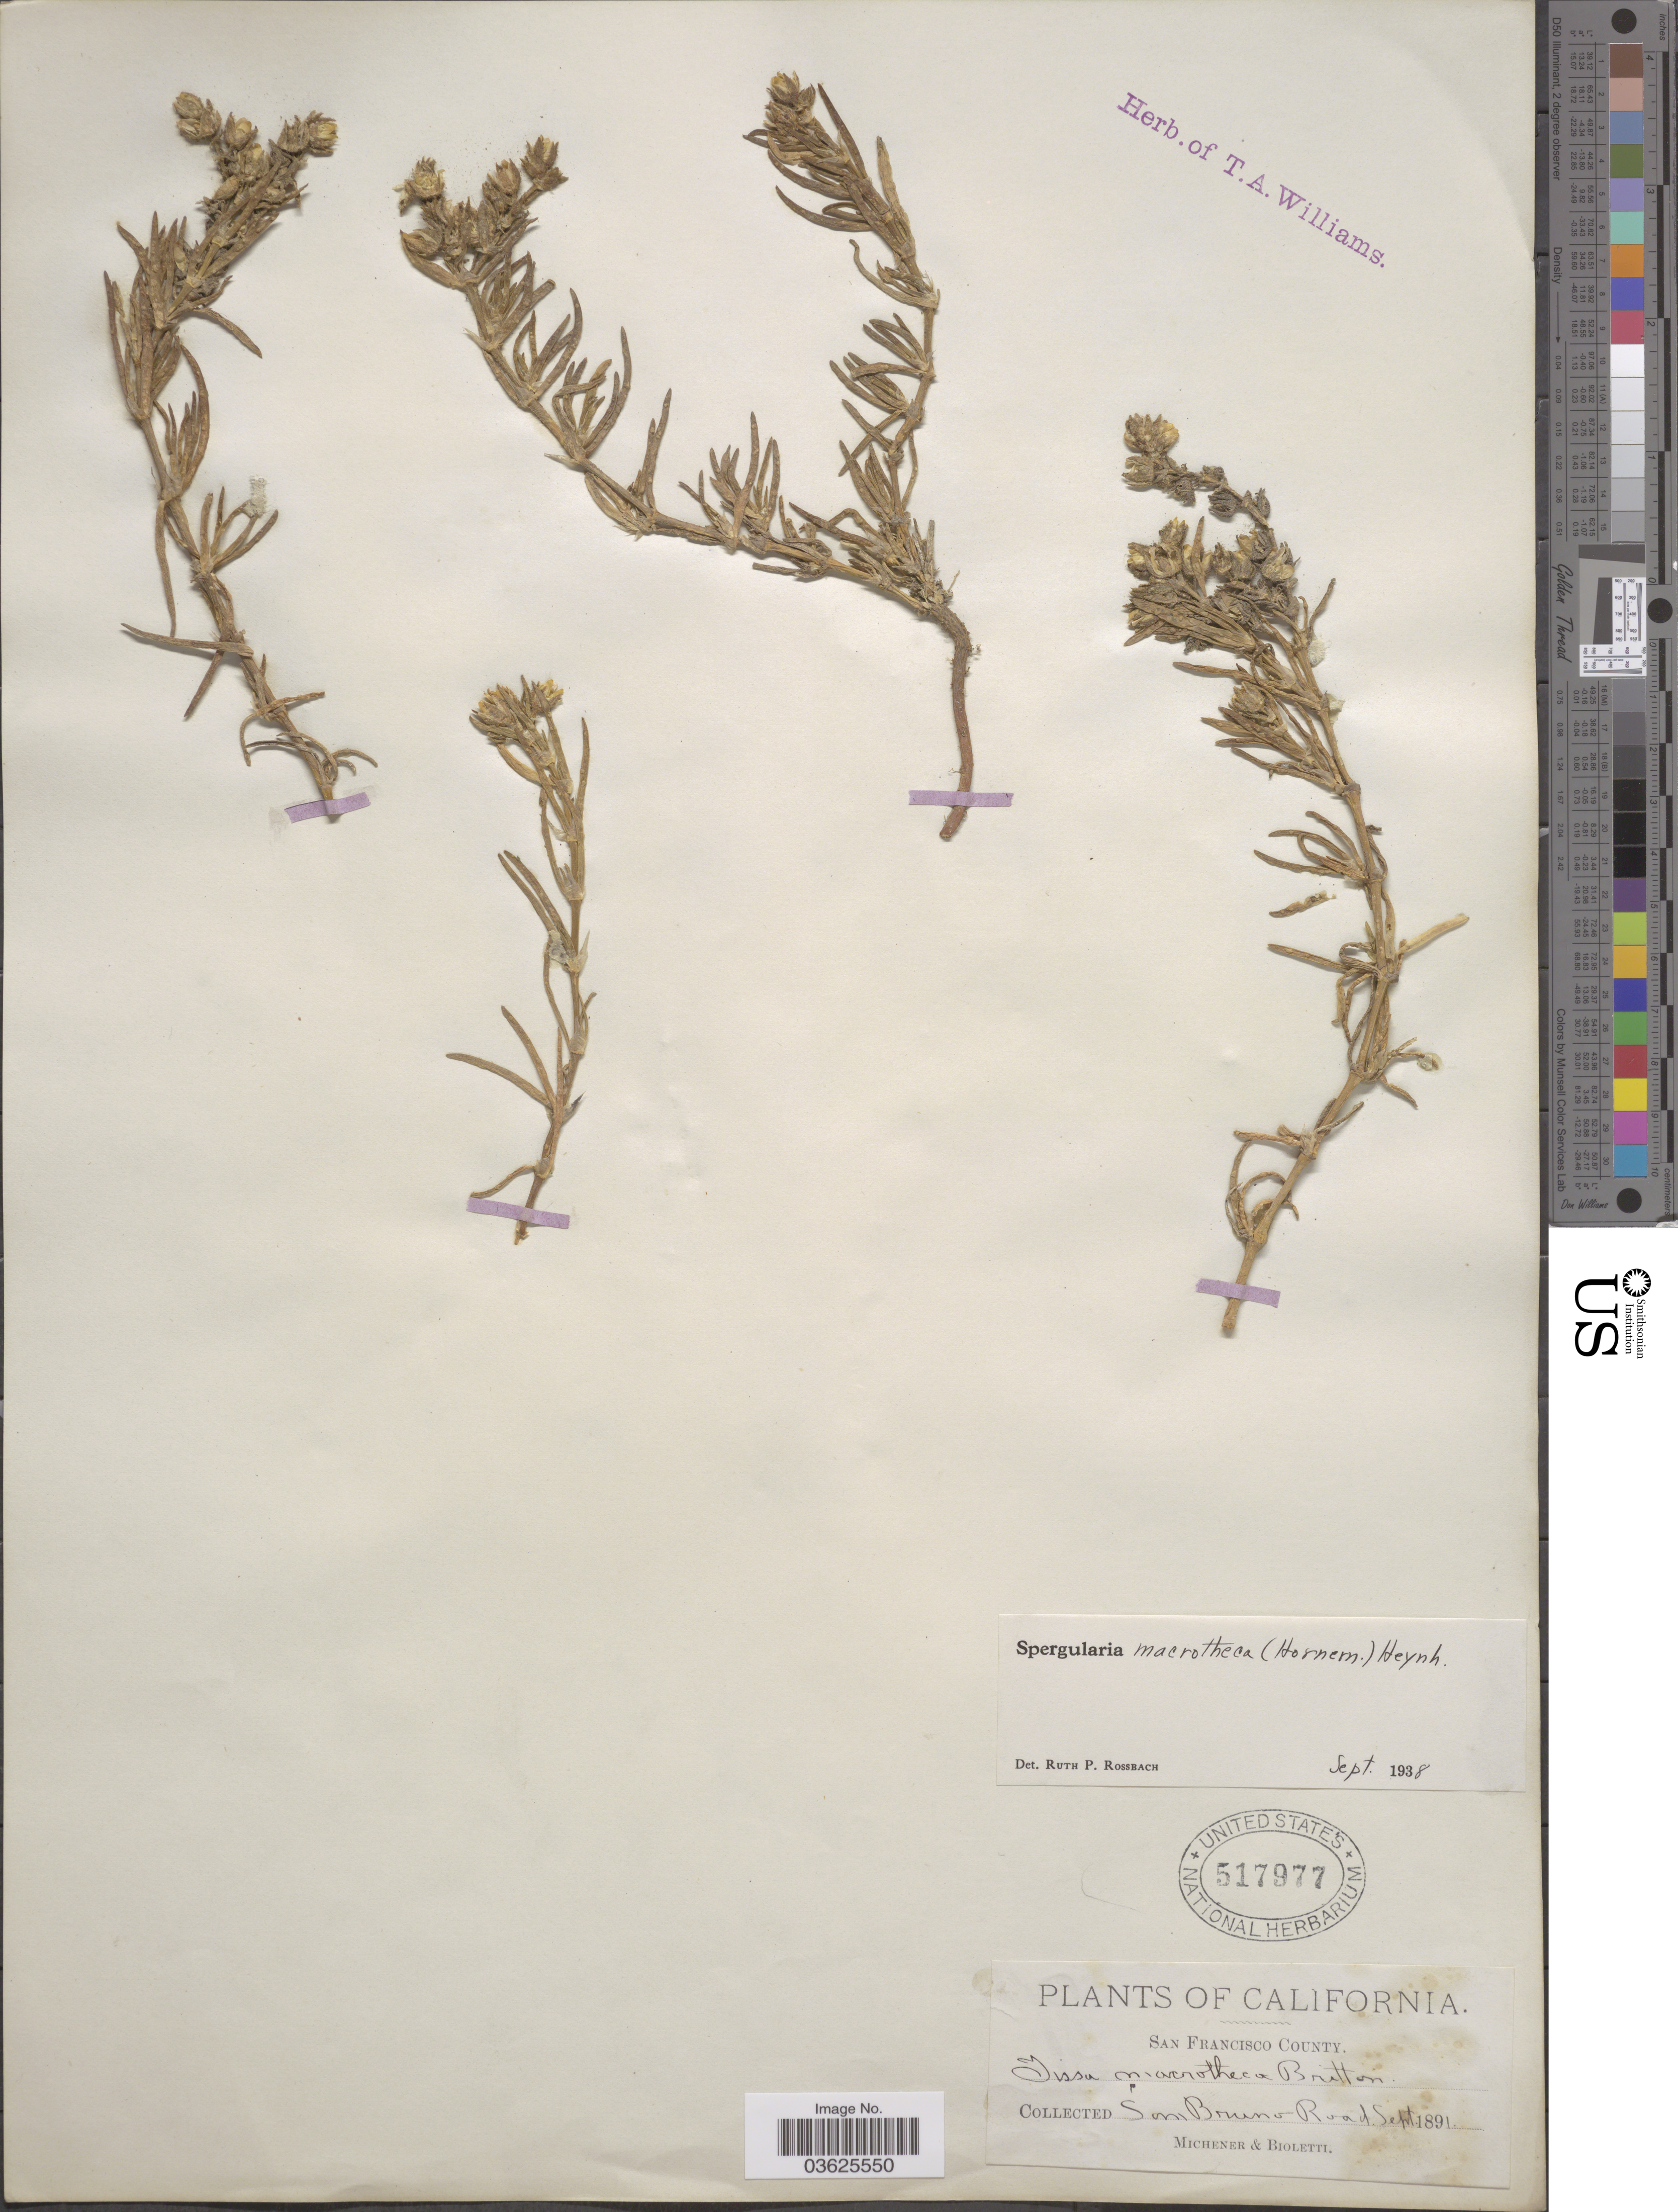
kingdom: Plantae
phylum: Tracheophyta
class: Magnoliopsida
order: Caryophyllales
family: Caryophyllaceae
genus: Spergularia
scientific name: Spergularia macrotheca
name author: (Hornem.) Heynh.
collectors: -. Michener & -- Bioletti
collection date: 1891-09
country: United States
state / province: California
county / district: San Francisco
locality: San Francisco County. San Bruno Road.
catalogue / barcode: US 517977